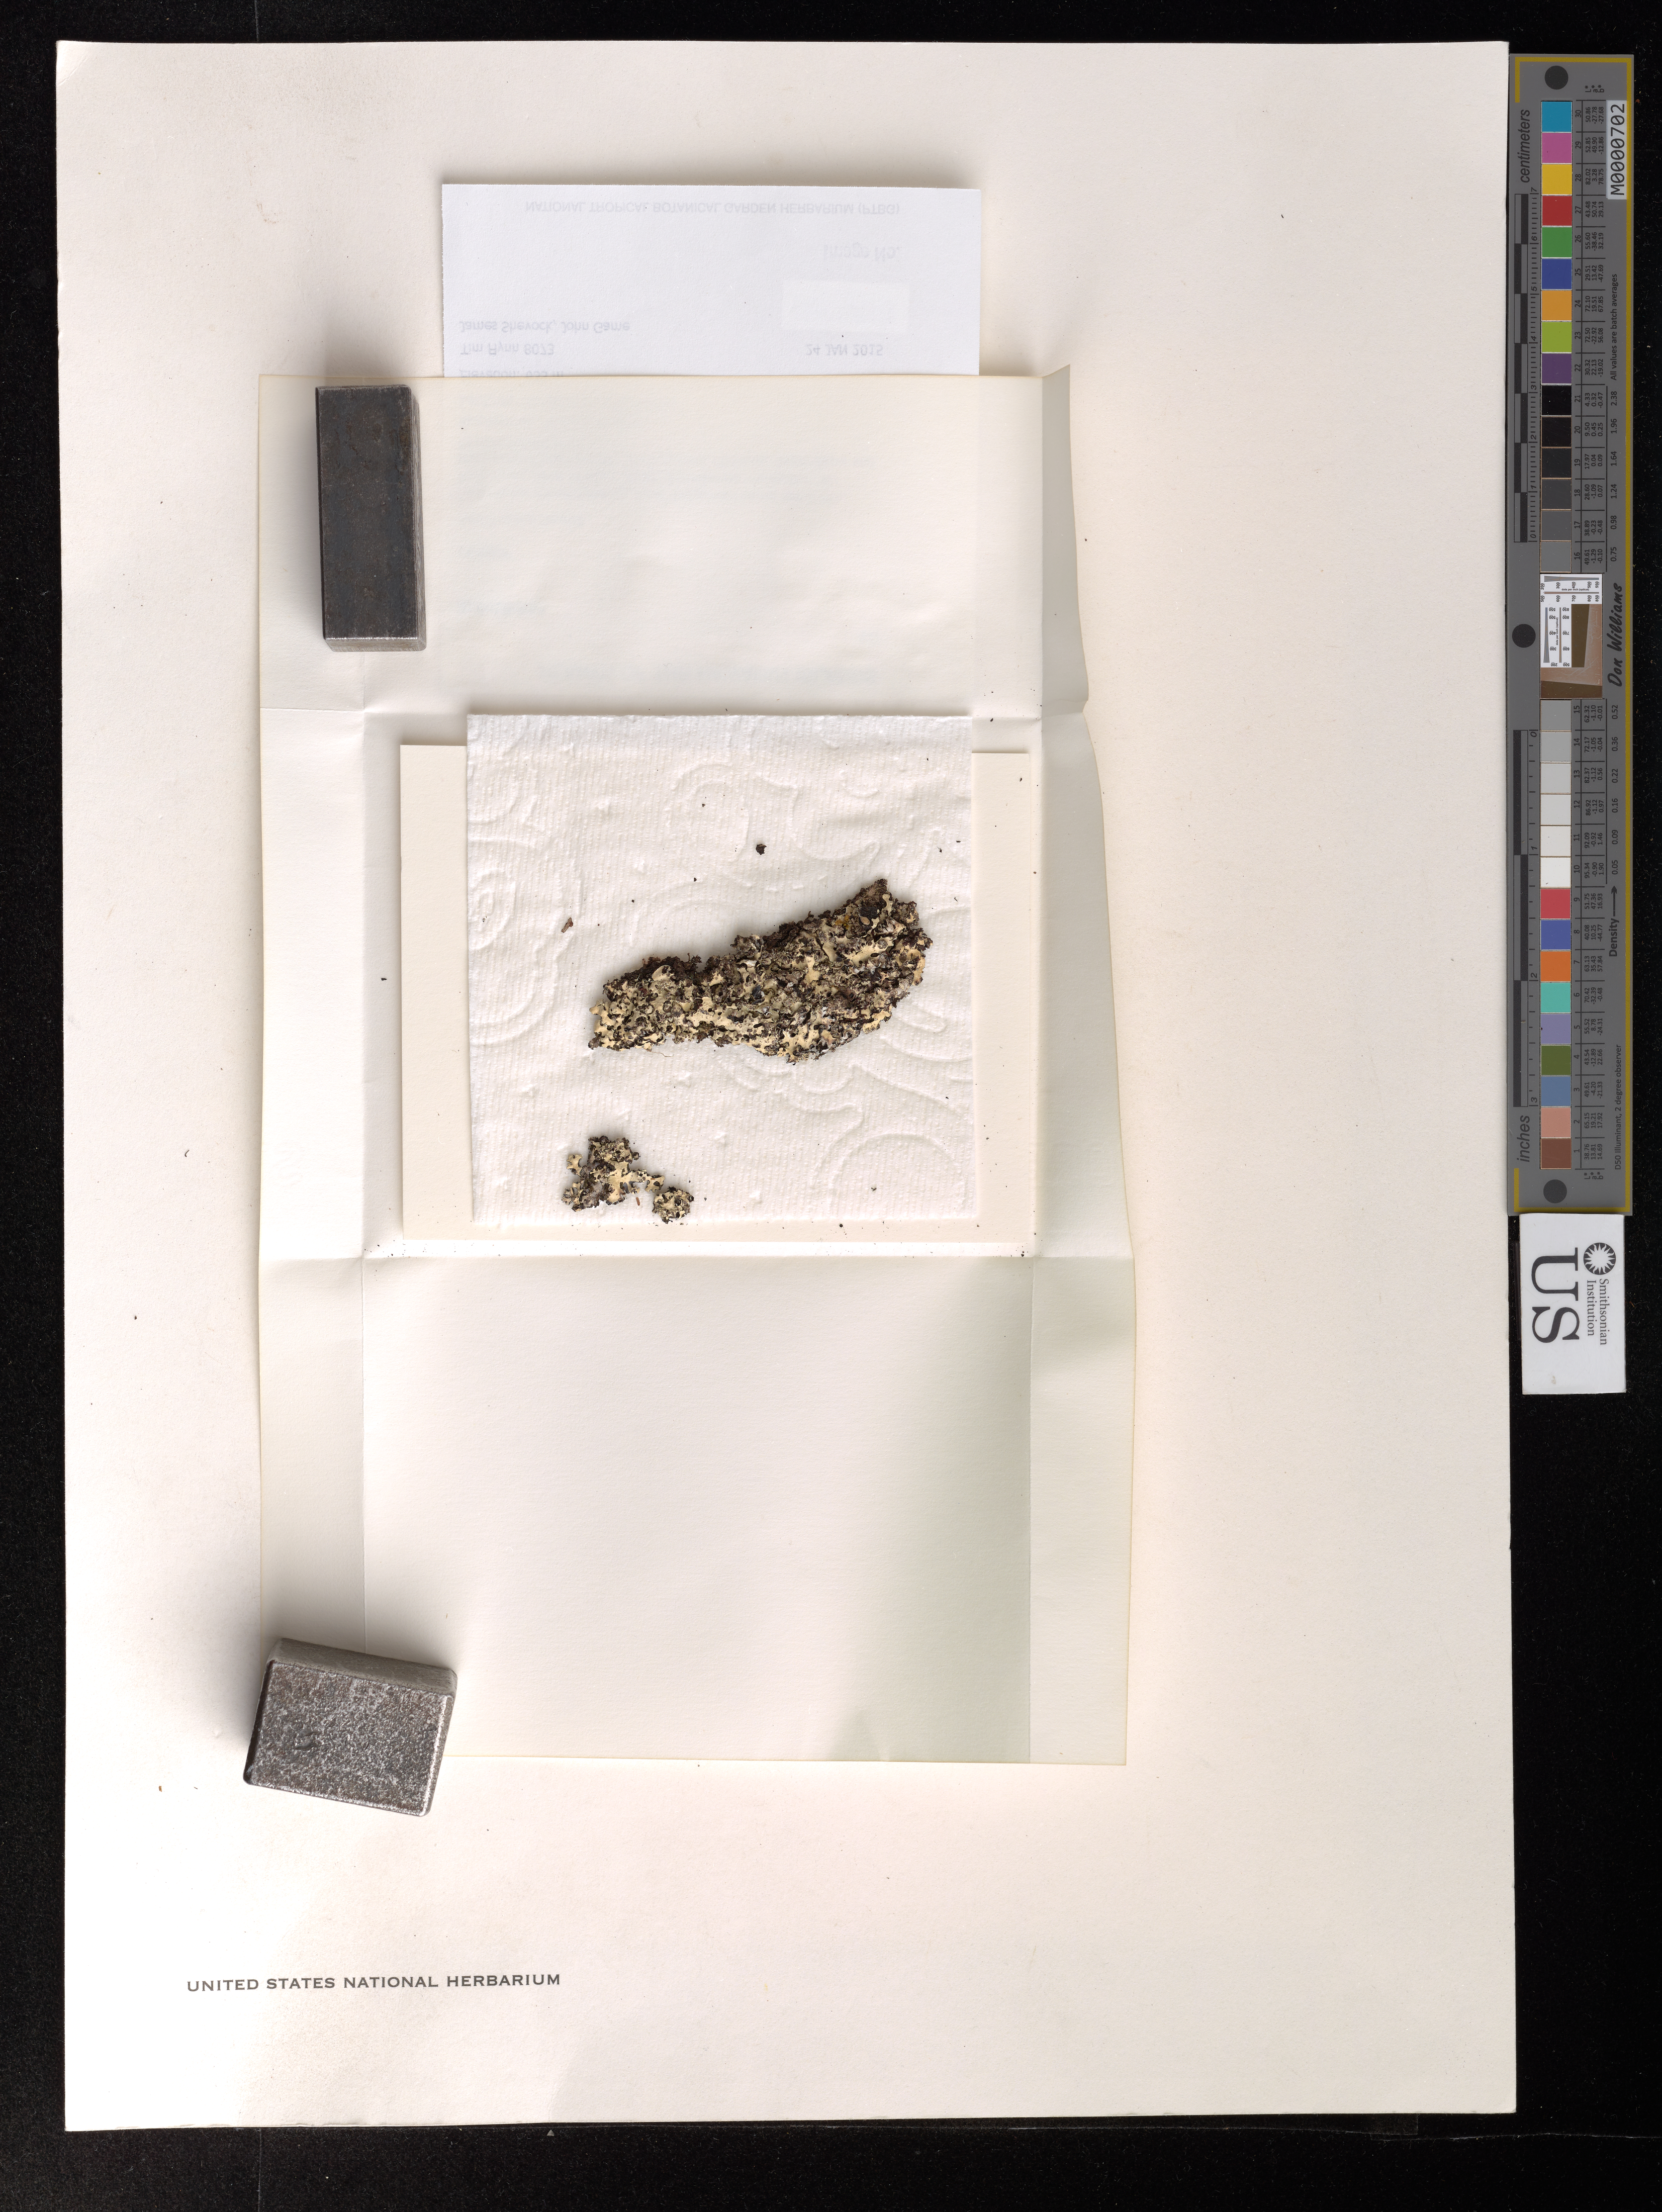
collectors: T. W. Flynn, J. R. Shevock & J. Game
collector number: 8073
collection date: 2015-01-24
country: United States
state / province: Hawaii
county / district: Kauai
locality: Kauai Koloa District. Lihue-Koloa Forest Reserve, Kahili ridge trail above Kahili Mtn. Park. Along spine of ridge.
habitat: Stunted windswept vegetation. W/ Metrosideros polymorpha, Dicranopteris, clidemis, Nephrolepis and Pseudelephantopus.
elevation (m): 633